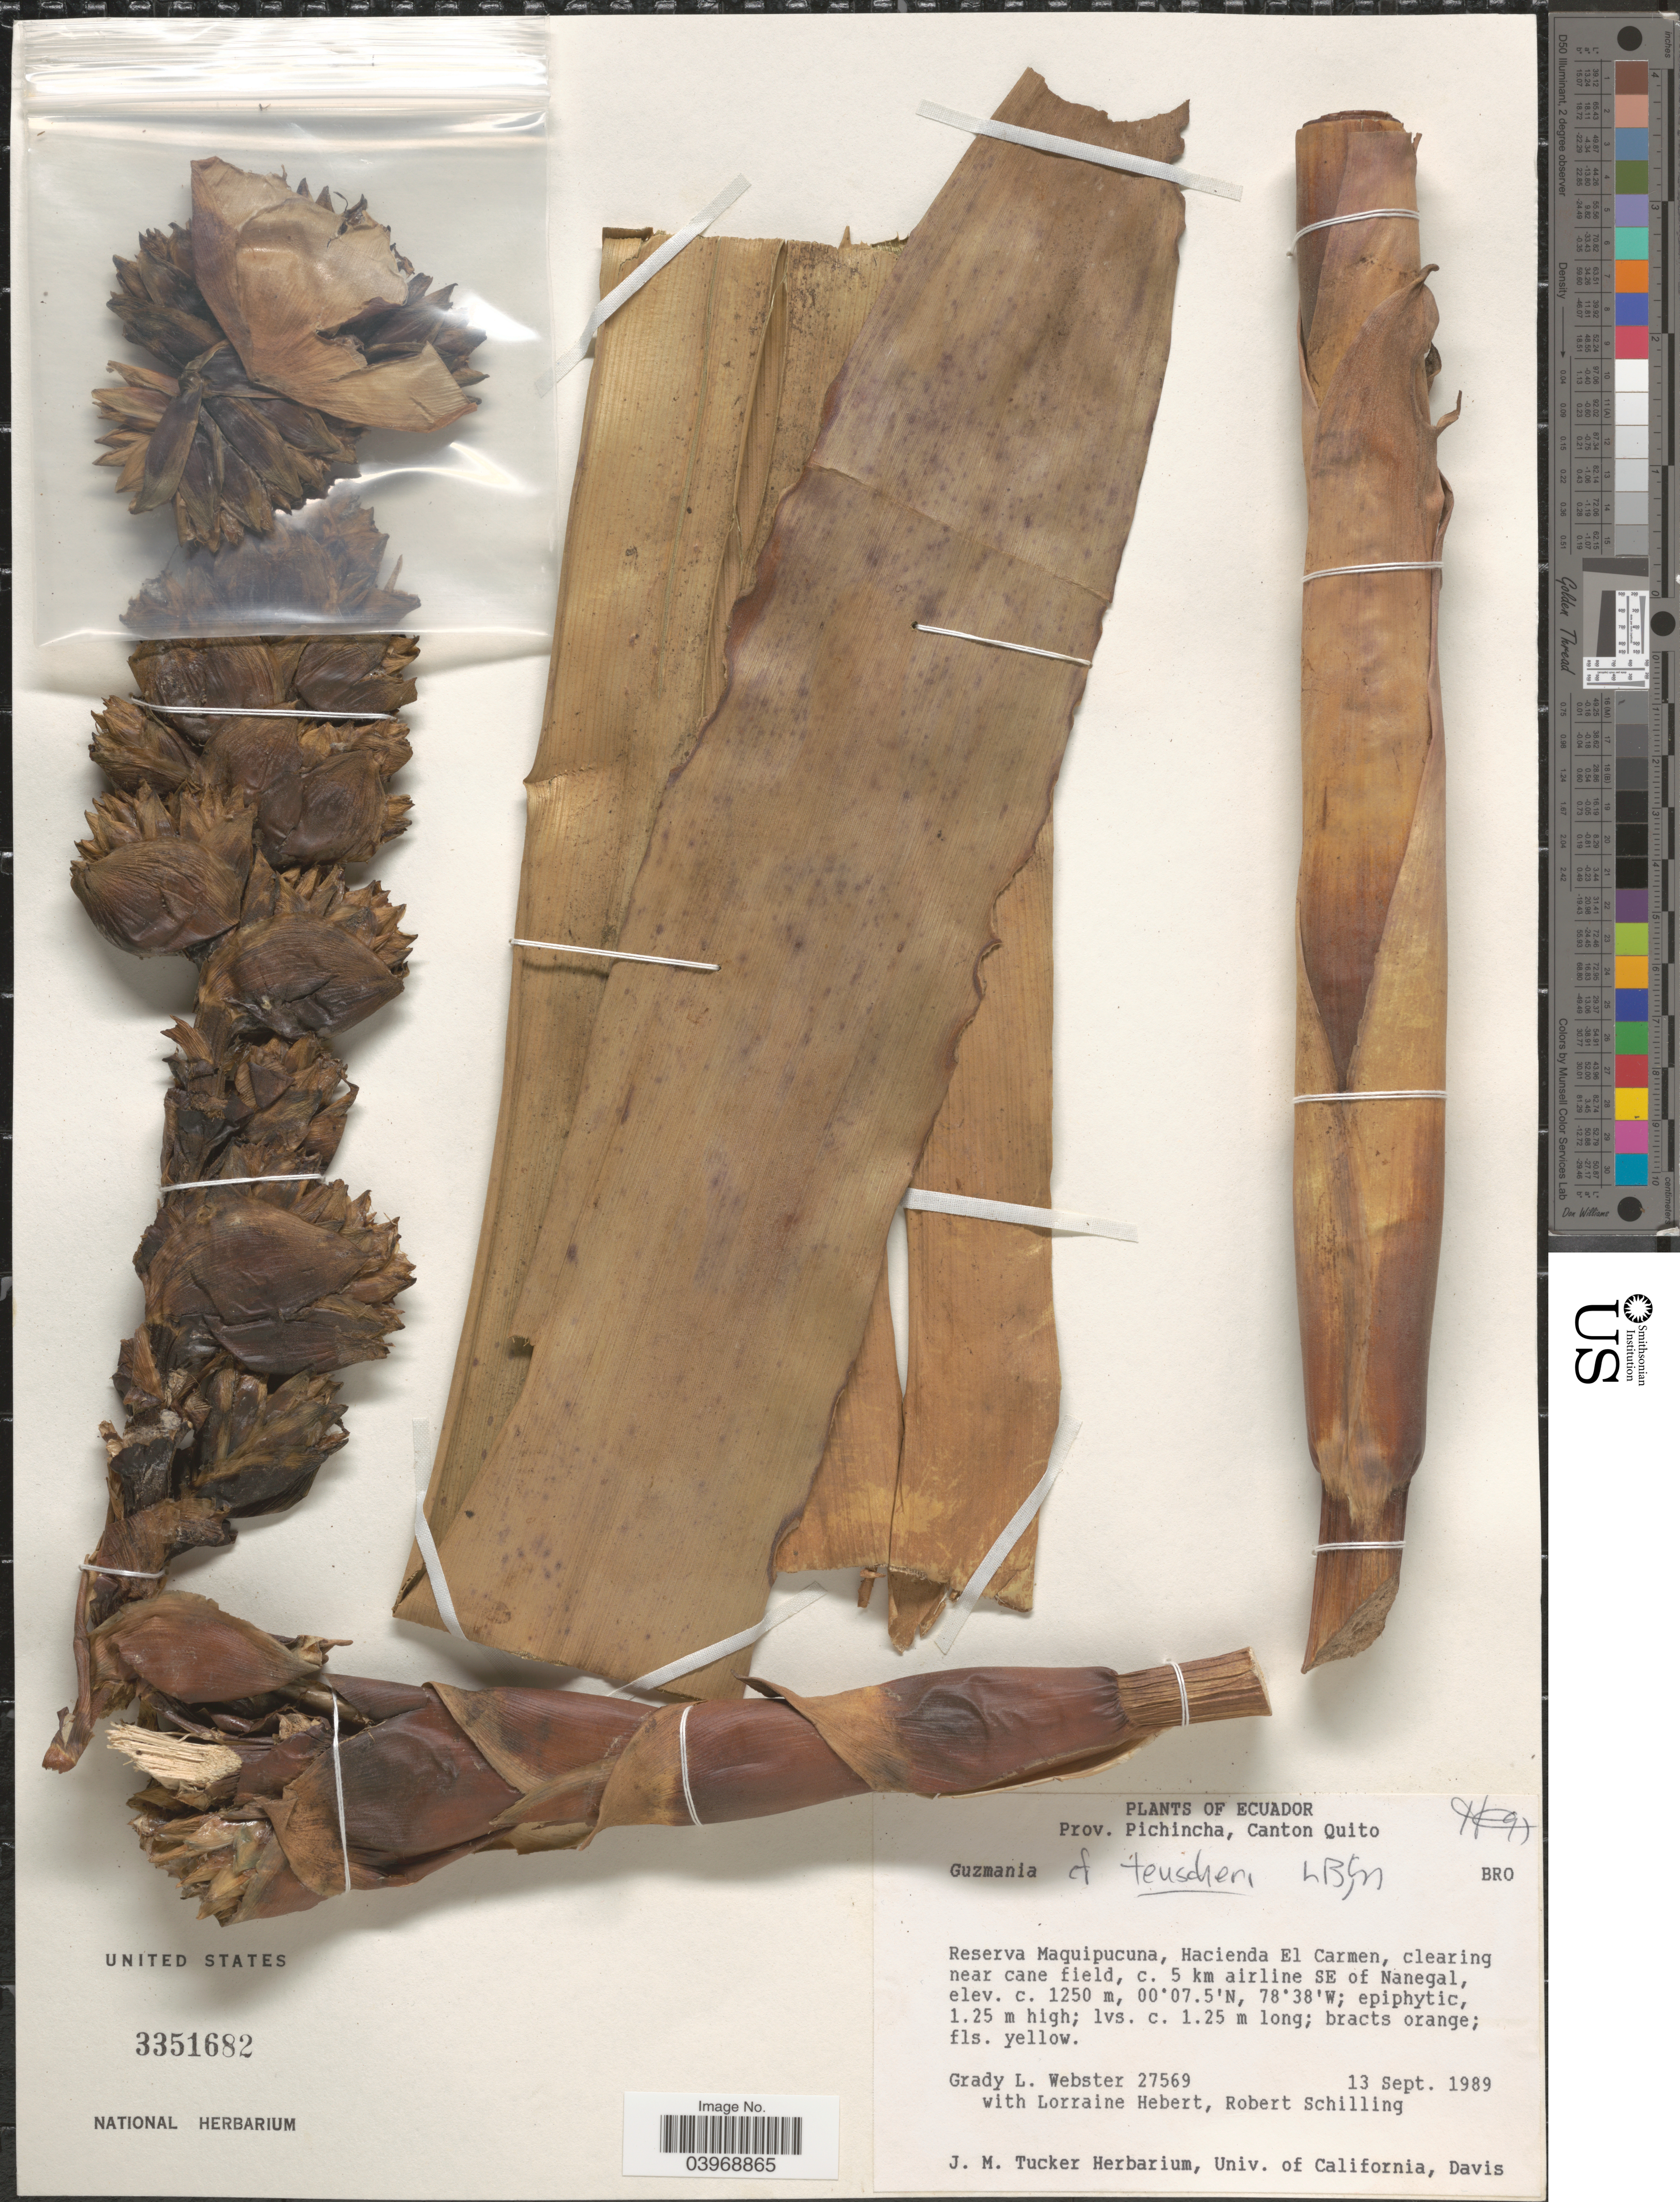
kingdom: Plantae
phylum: Tracheophyta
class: Liliopsida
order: Poales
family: Bromeliaceae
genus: Guzmania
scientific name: Guzmania teuscheri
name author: L.B. Sm.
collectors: G. L. Webster, L. Hebert & R. Schilling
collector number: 27569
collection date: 1989-09-13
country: Ecuador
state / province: Pichincha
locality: Canton Quito. Reserva Maquipucuna, Hacienda El Carmen, clearing near cane field, c. 5 km airline SE of Nanegal.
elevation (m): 1250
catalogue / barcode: US 3351682